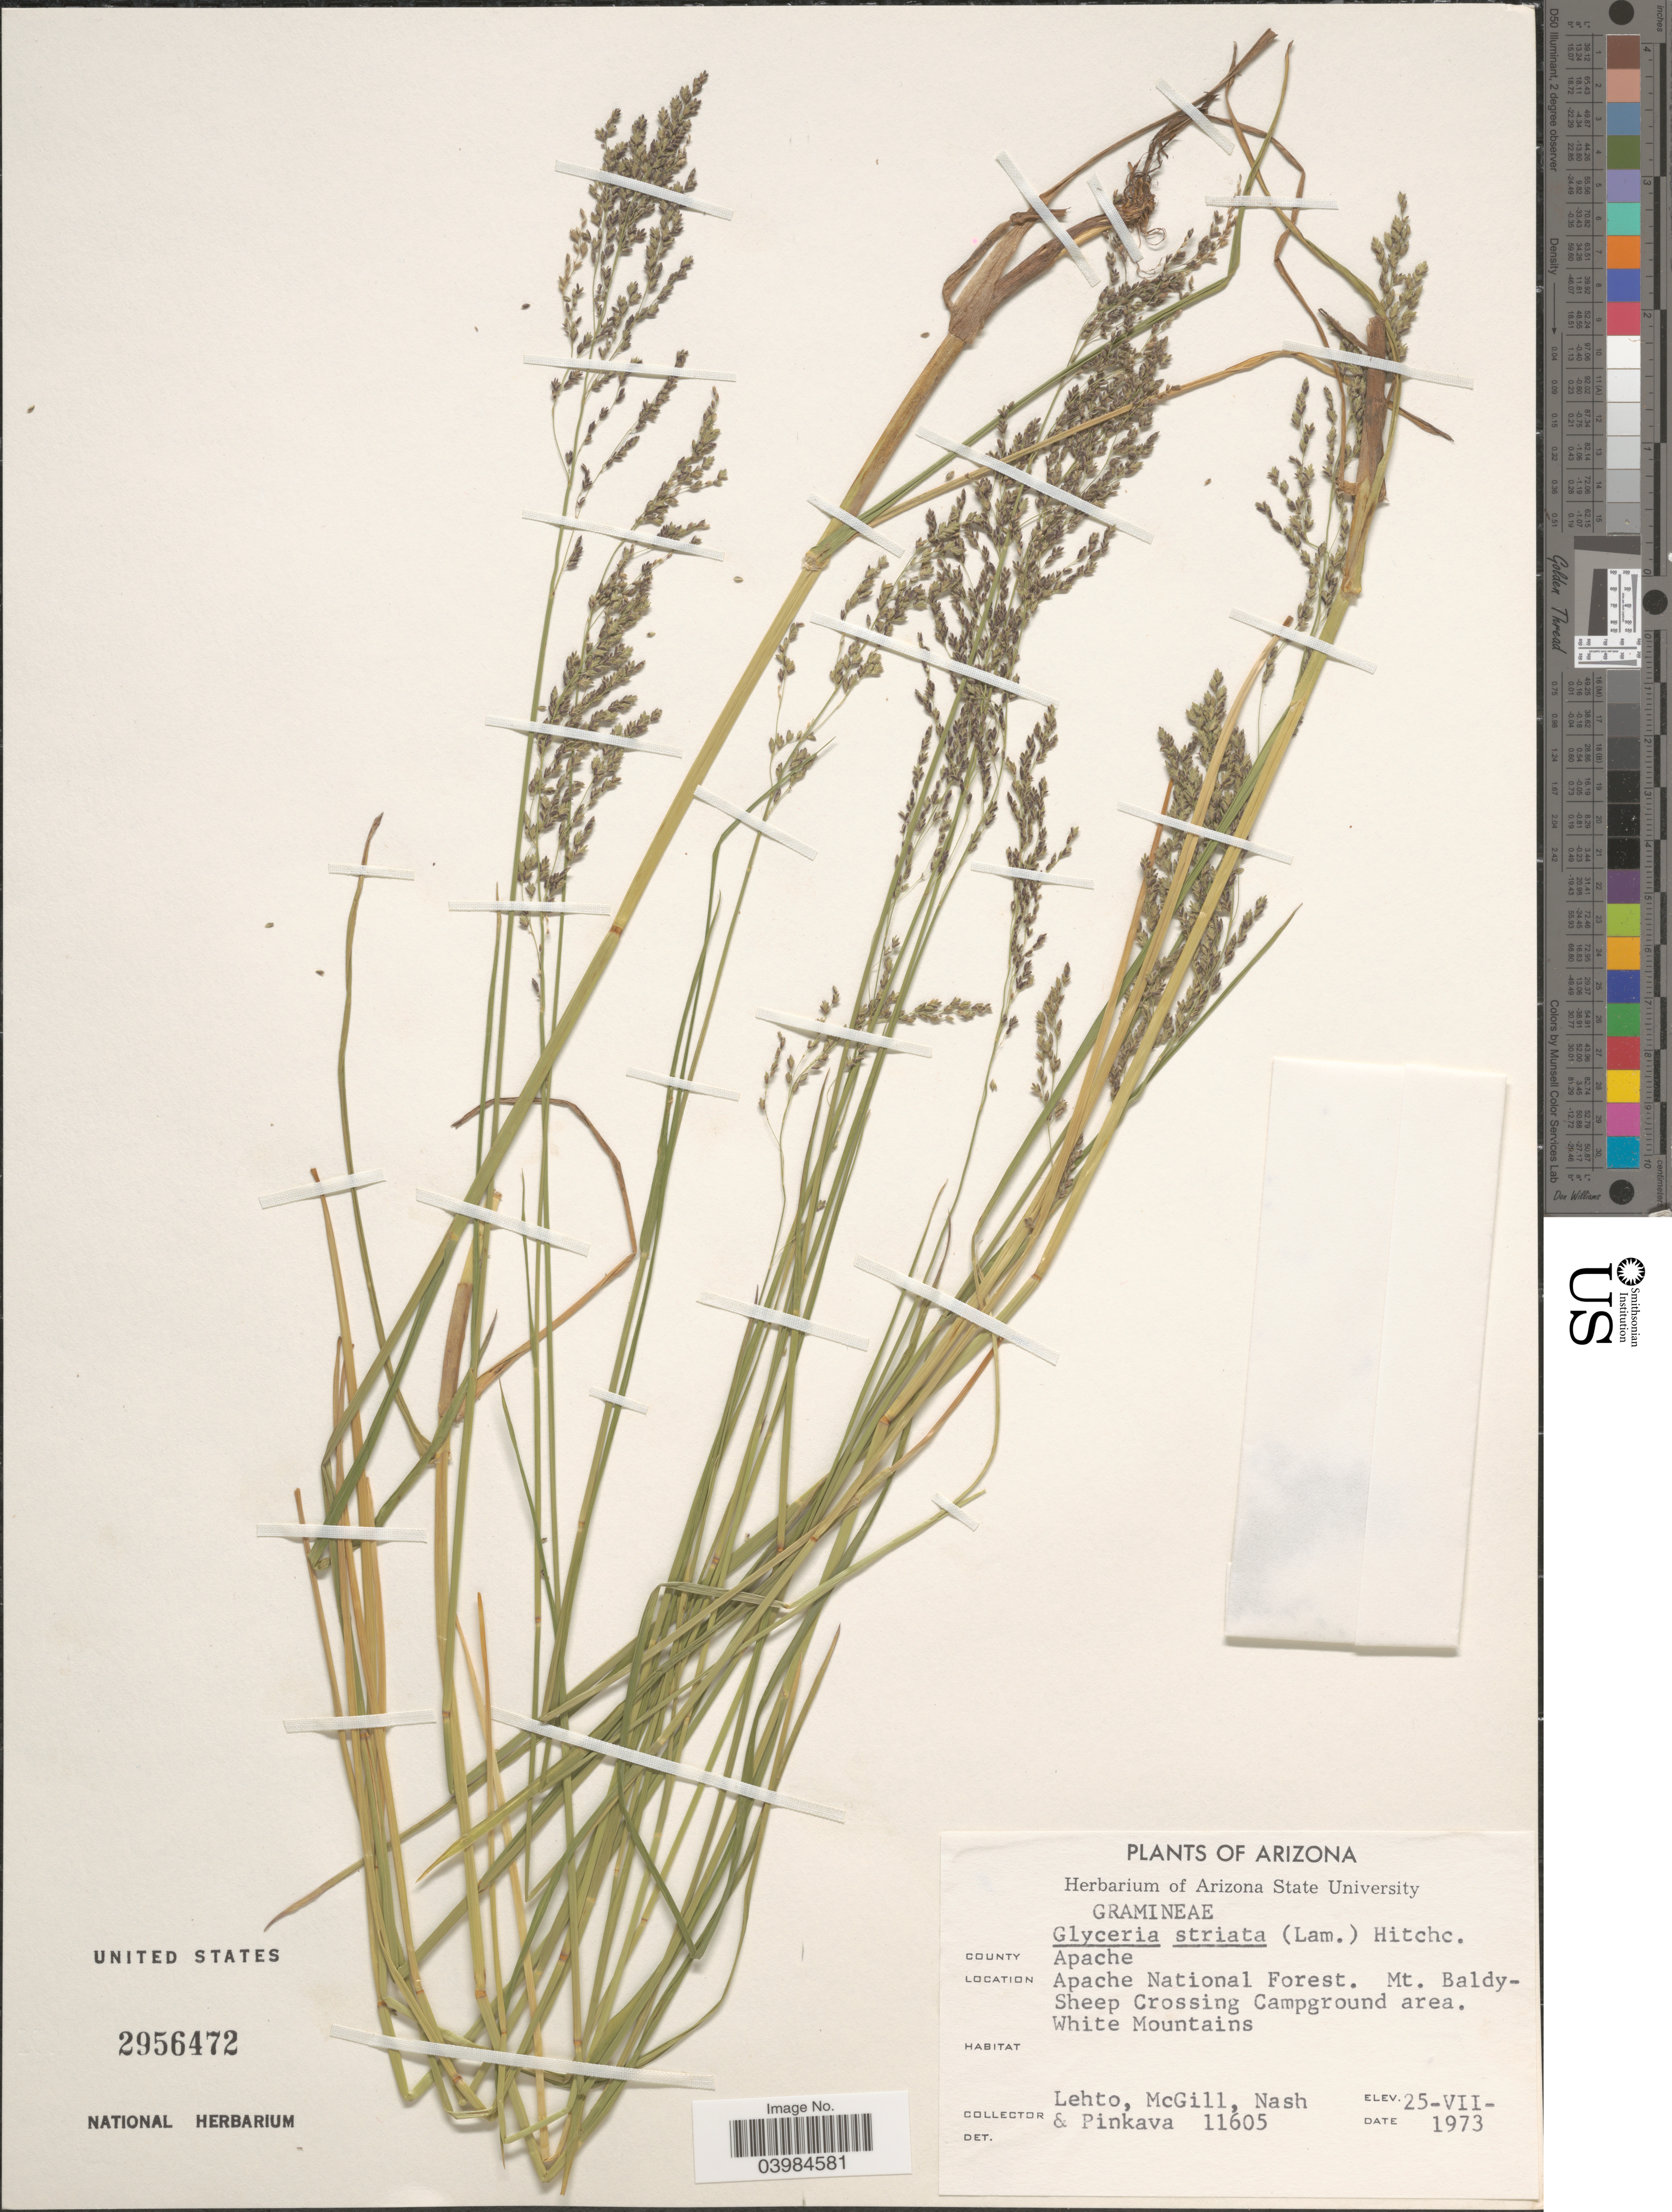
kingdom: Plantae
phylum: Tracheophyta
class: Liliopsida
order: Poales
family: Poaceae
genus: Glyceria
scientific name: Glyceria striata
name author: (Lam.) Hitchc.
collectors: -. Lehto, -. McGill, -- Nash & -. Pinkava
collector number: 11605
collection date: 1973-07-25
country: United States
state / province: Arizona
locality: County Apache. Apache National Forest. Mt. Baldy-Sheep Crossing Campground area. White Mountains.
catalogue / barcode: US 2956472